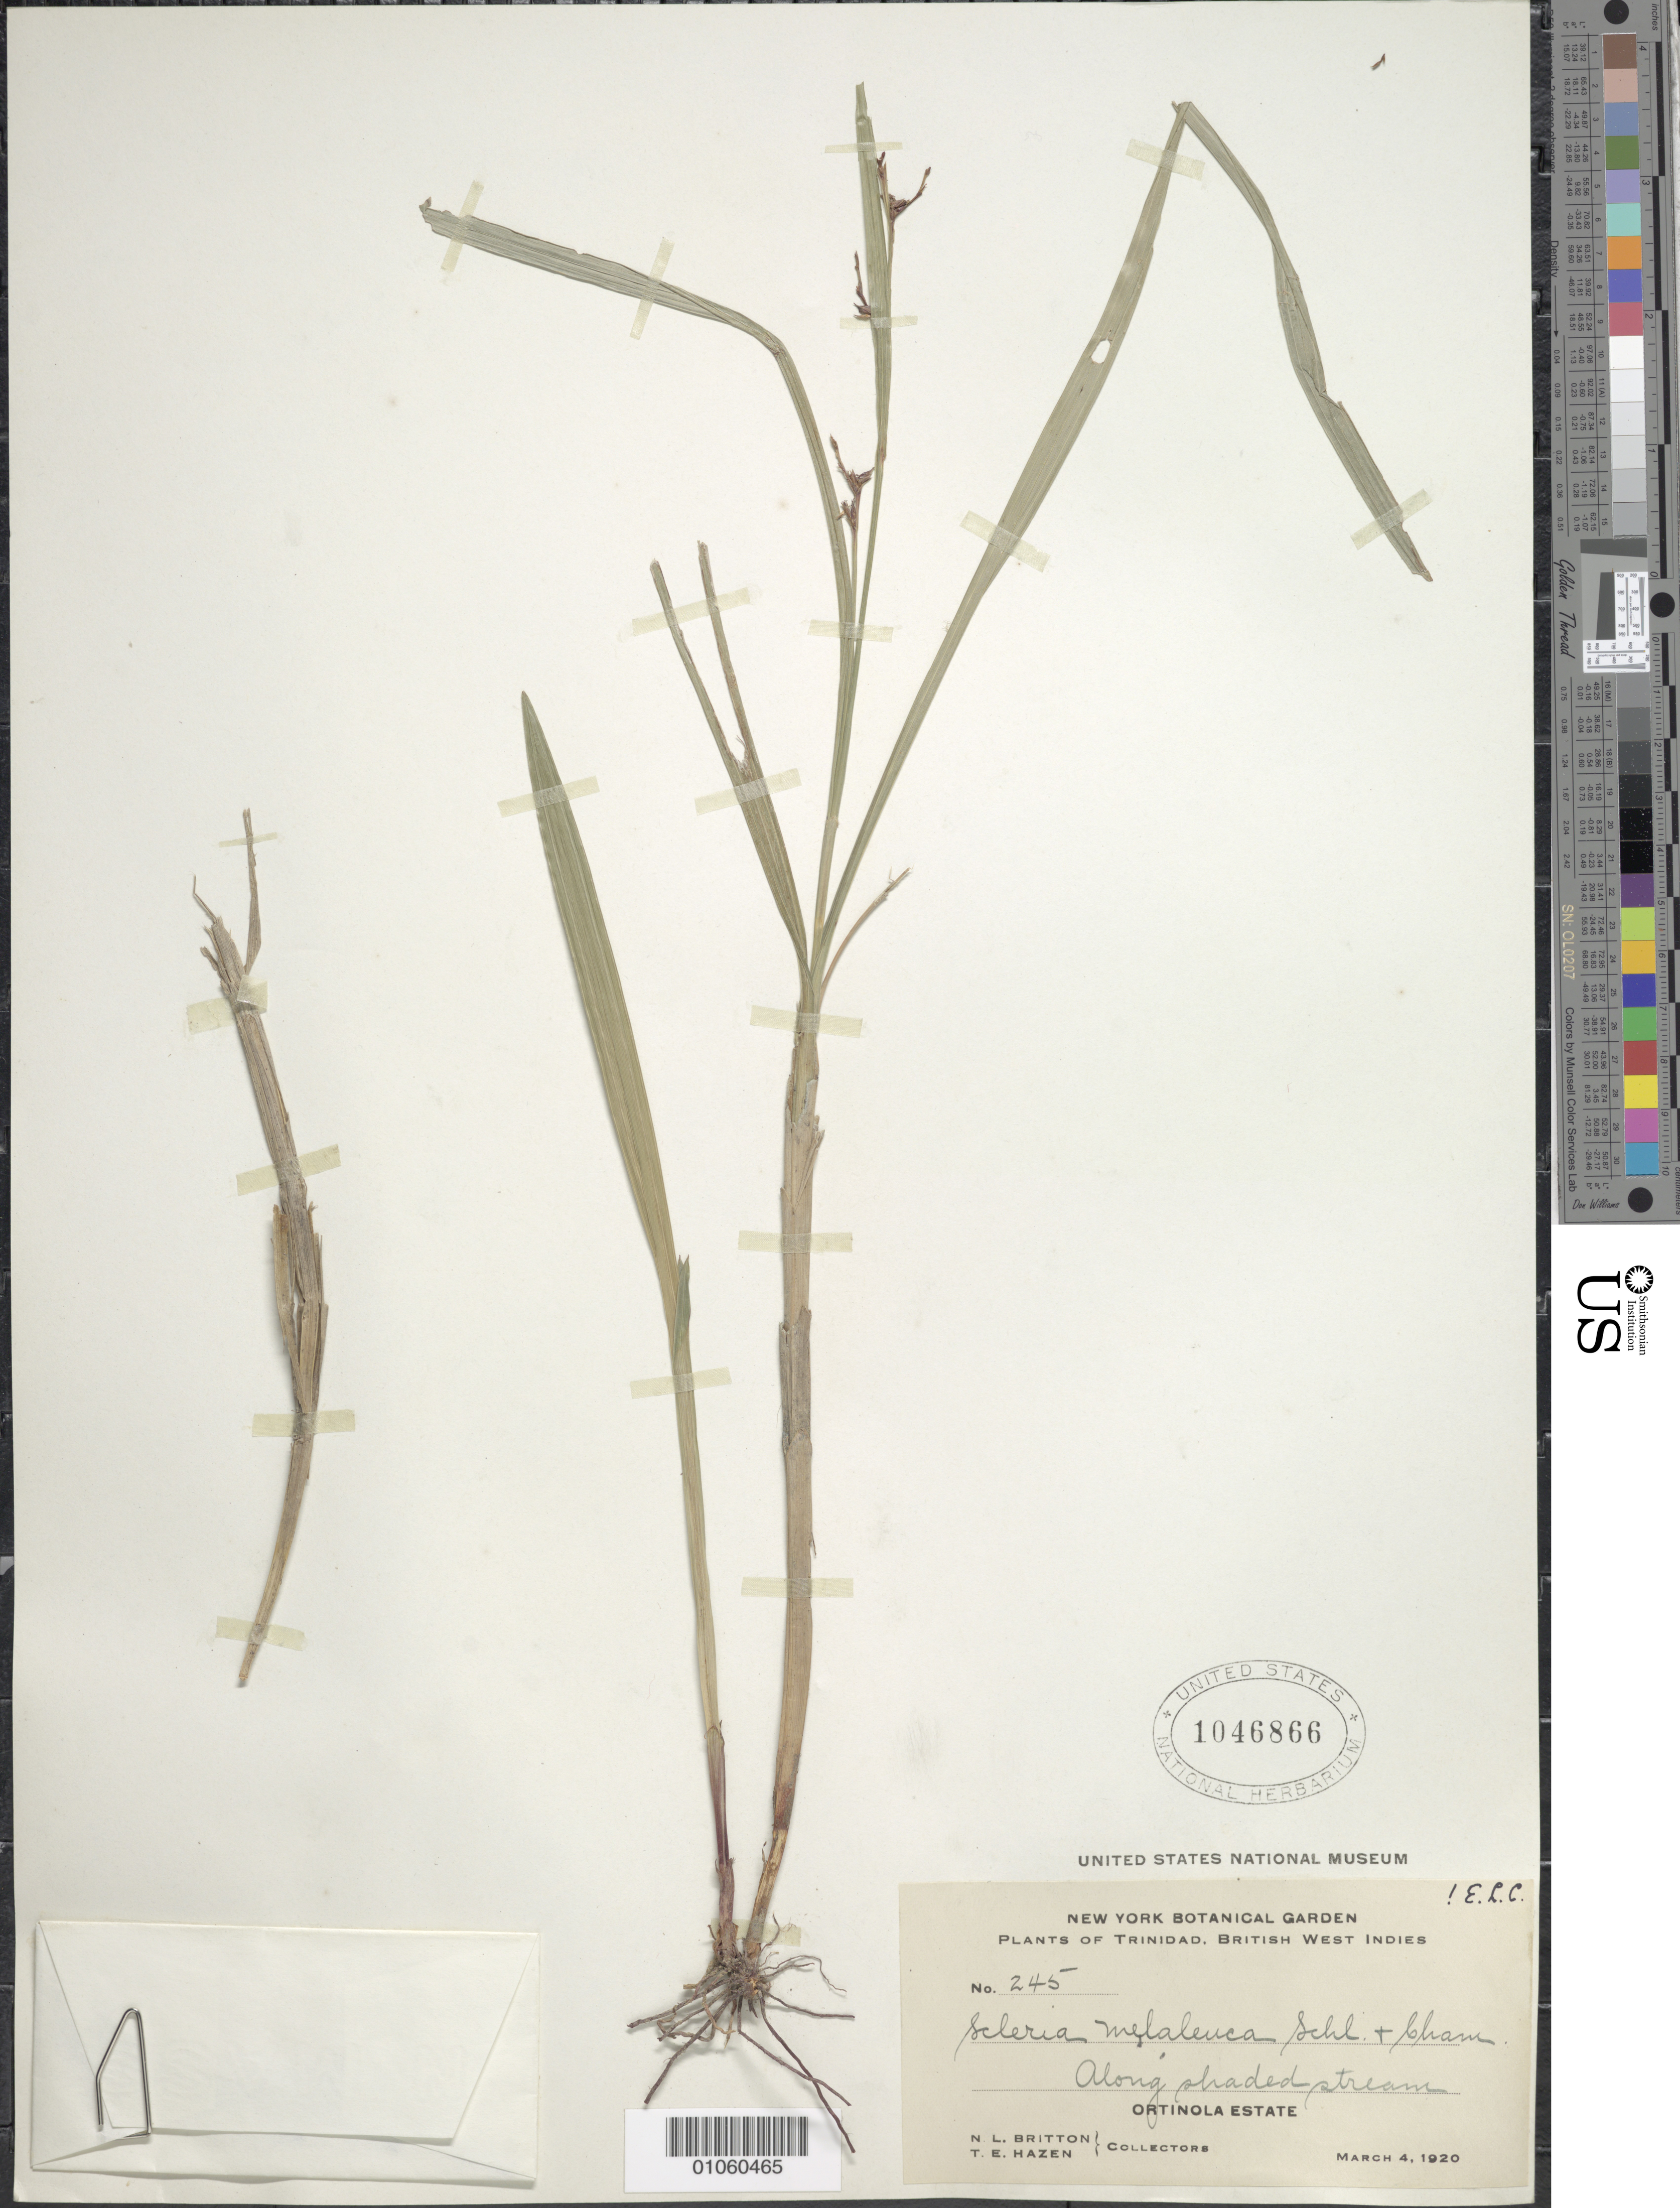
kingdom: Plantae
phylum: Tracheophyta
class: Liliopsida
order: Poales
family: Cyperaceae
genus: Scleria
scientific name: Scleria gaertneri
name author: Raddi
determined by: Strong, Mark T., (BOT), Smithsonian Institution - National Museum of Natural History (UNITED STATES)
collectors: N. Britton & T. E. Hazen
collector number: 245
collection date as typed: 04 Mar 1920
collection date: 1920-03-04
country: Trinidad and Tobago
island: Trinidad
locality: Ortinola Estate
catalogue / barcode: US 1046866